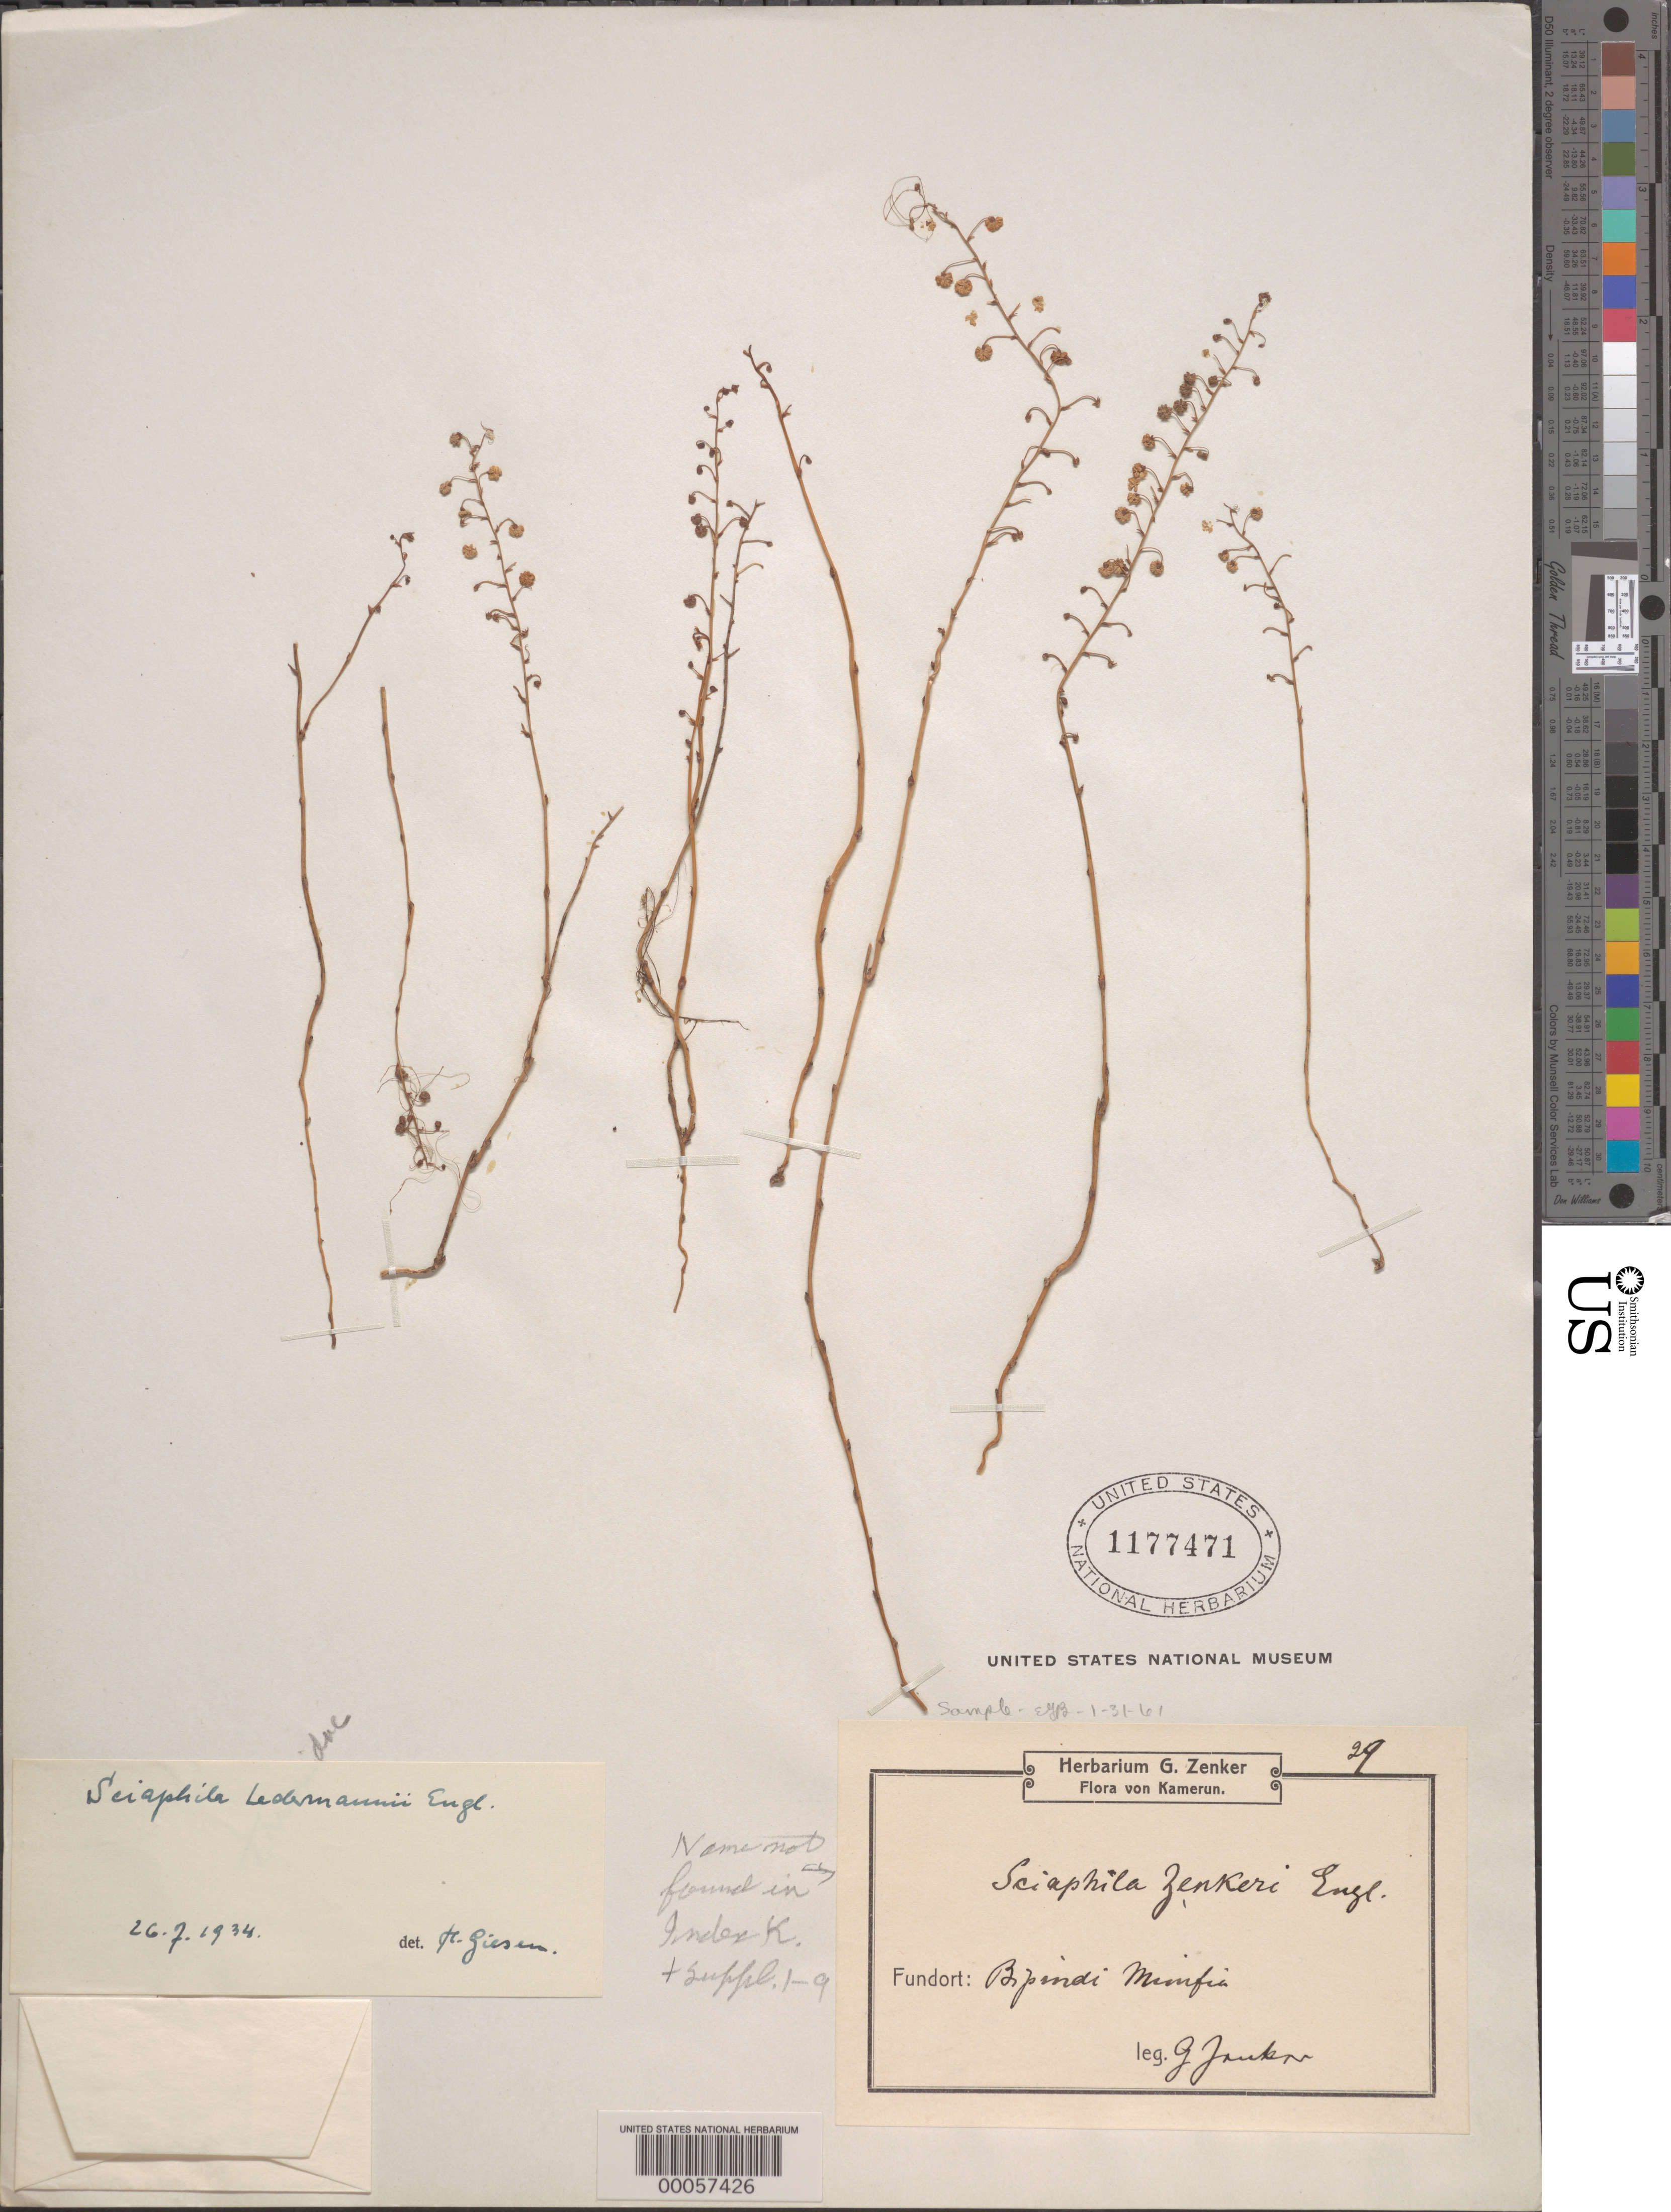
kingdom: Plantae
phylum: Tracheophyta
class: Liliopsida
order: Pandanales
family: Triuridaceae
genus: Sciaphila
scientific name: Sciaphila ledermannii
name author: Engl.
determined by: Giesen, W. B. J. T.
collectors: G. A. Zenker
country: Cameroon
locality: Kamerun. Bipindi Mimfia.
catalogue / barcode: US 1177471